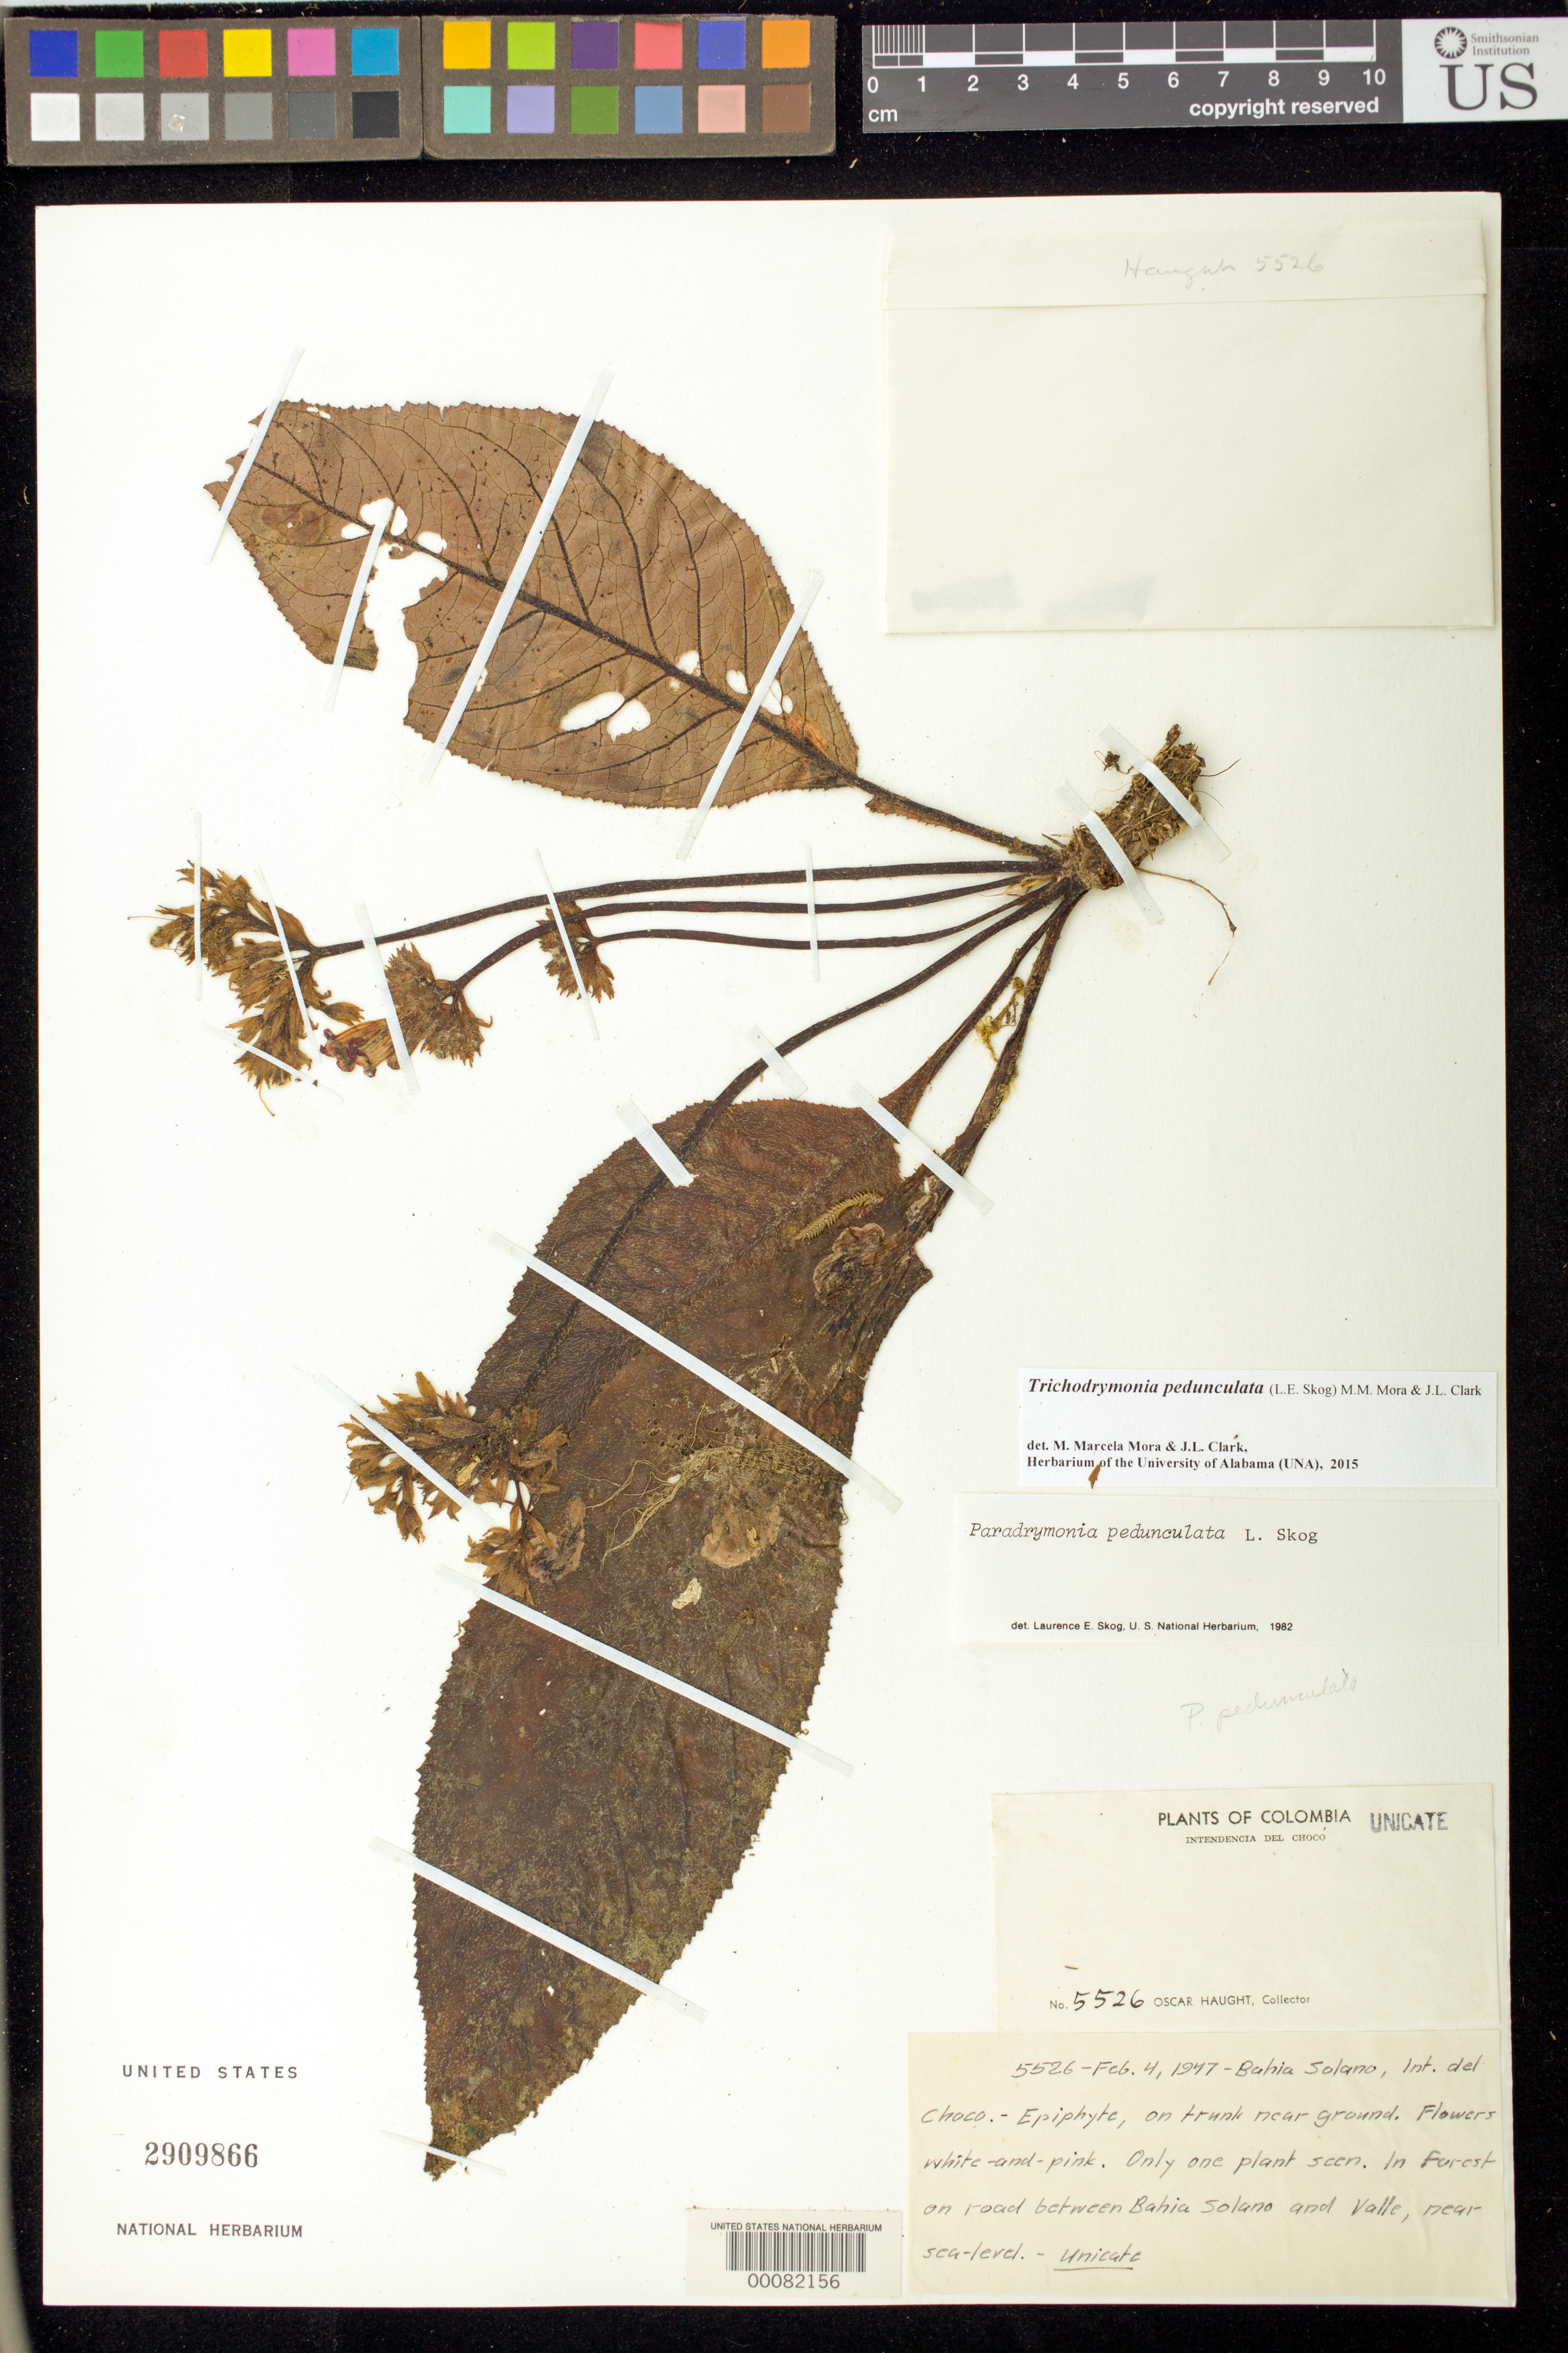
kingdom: Plantae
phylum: Tracheophyta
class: Magnoliopsida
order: Lamiales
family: Gesneriaceae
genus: Trichodrymonia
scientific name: Trichodrymonia pedunculata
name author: (L.E. Skog) M.M. Mora & J.L. Clark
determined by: Mora, M. M.; Clark, J. L.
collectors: O. L. Haught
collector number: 5526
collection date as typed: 04 Feb 1947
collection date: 1947-02-04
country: Colombia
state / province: Chocó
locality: Bahia Solano, on road between Bahia Solano and Valle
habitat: In forest, near sea-level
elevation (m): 0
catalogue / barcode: US 2909866